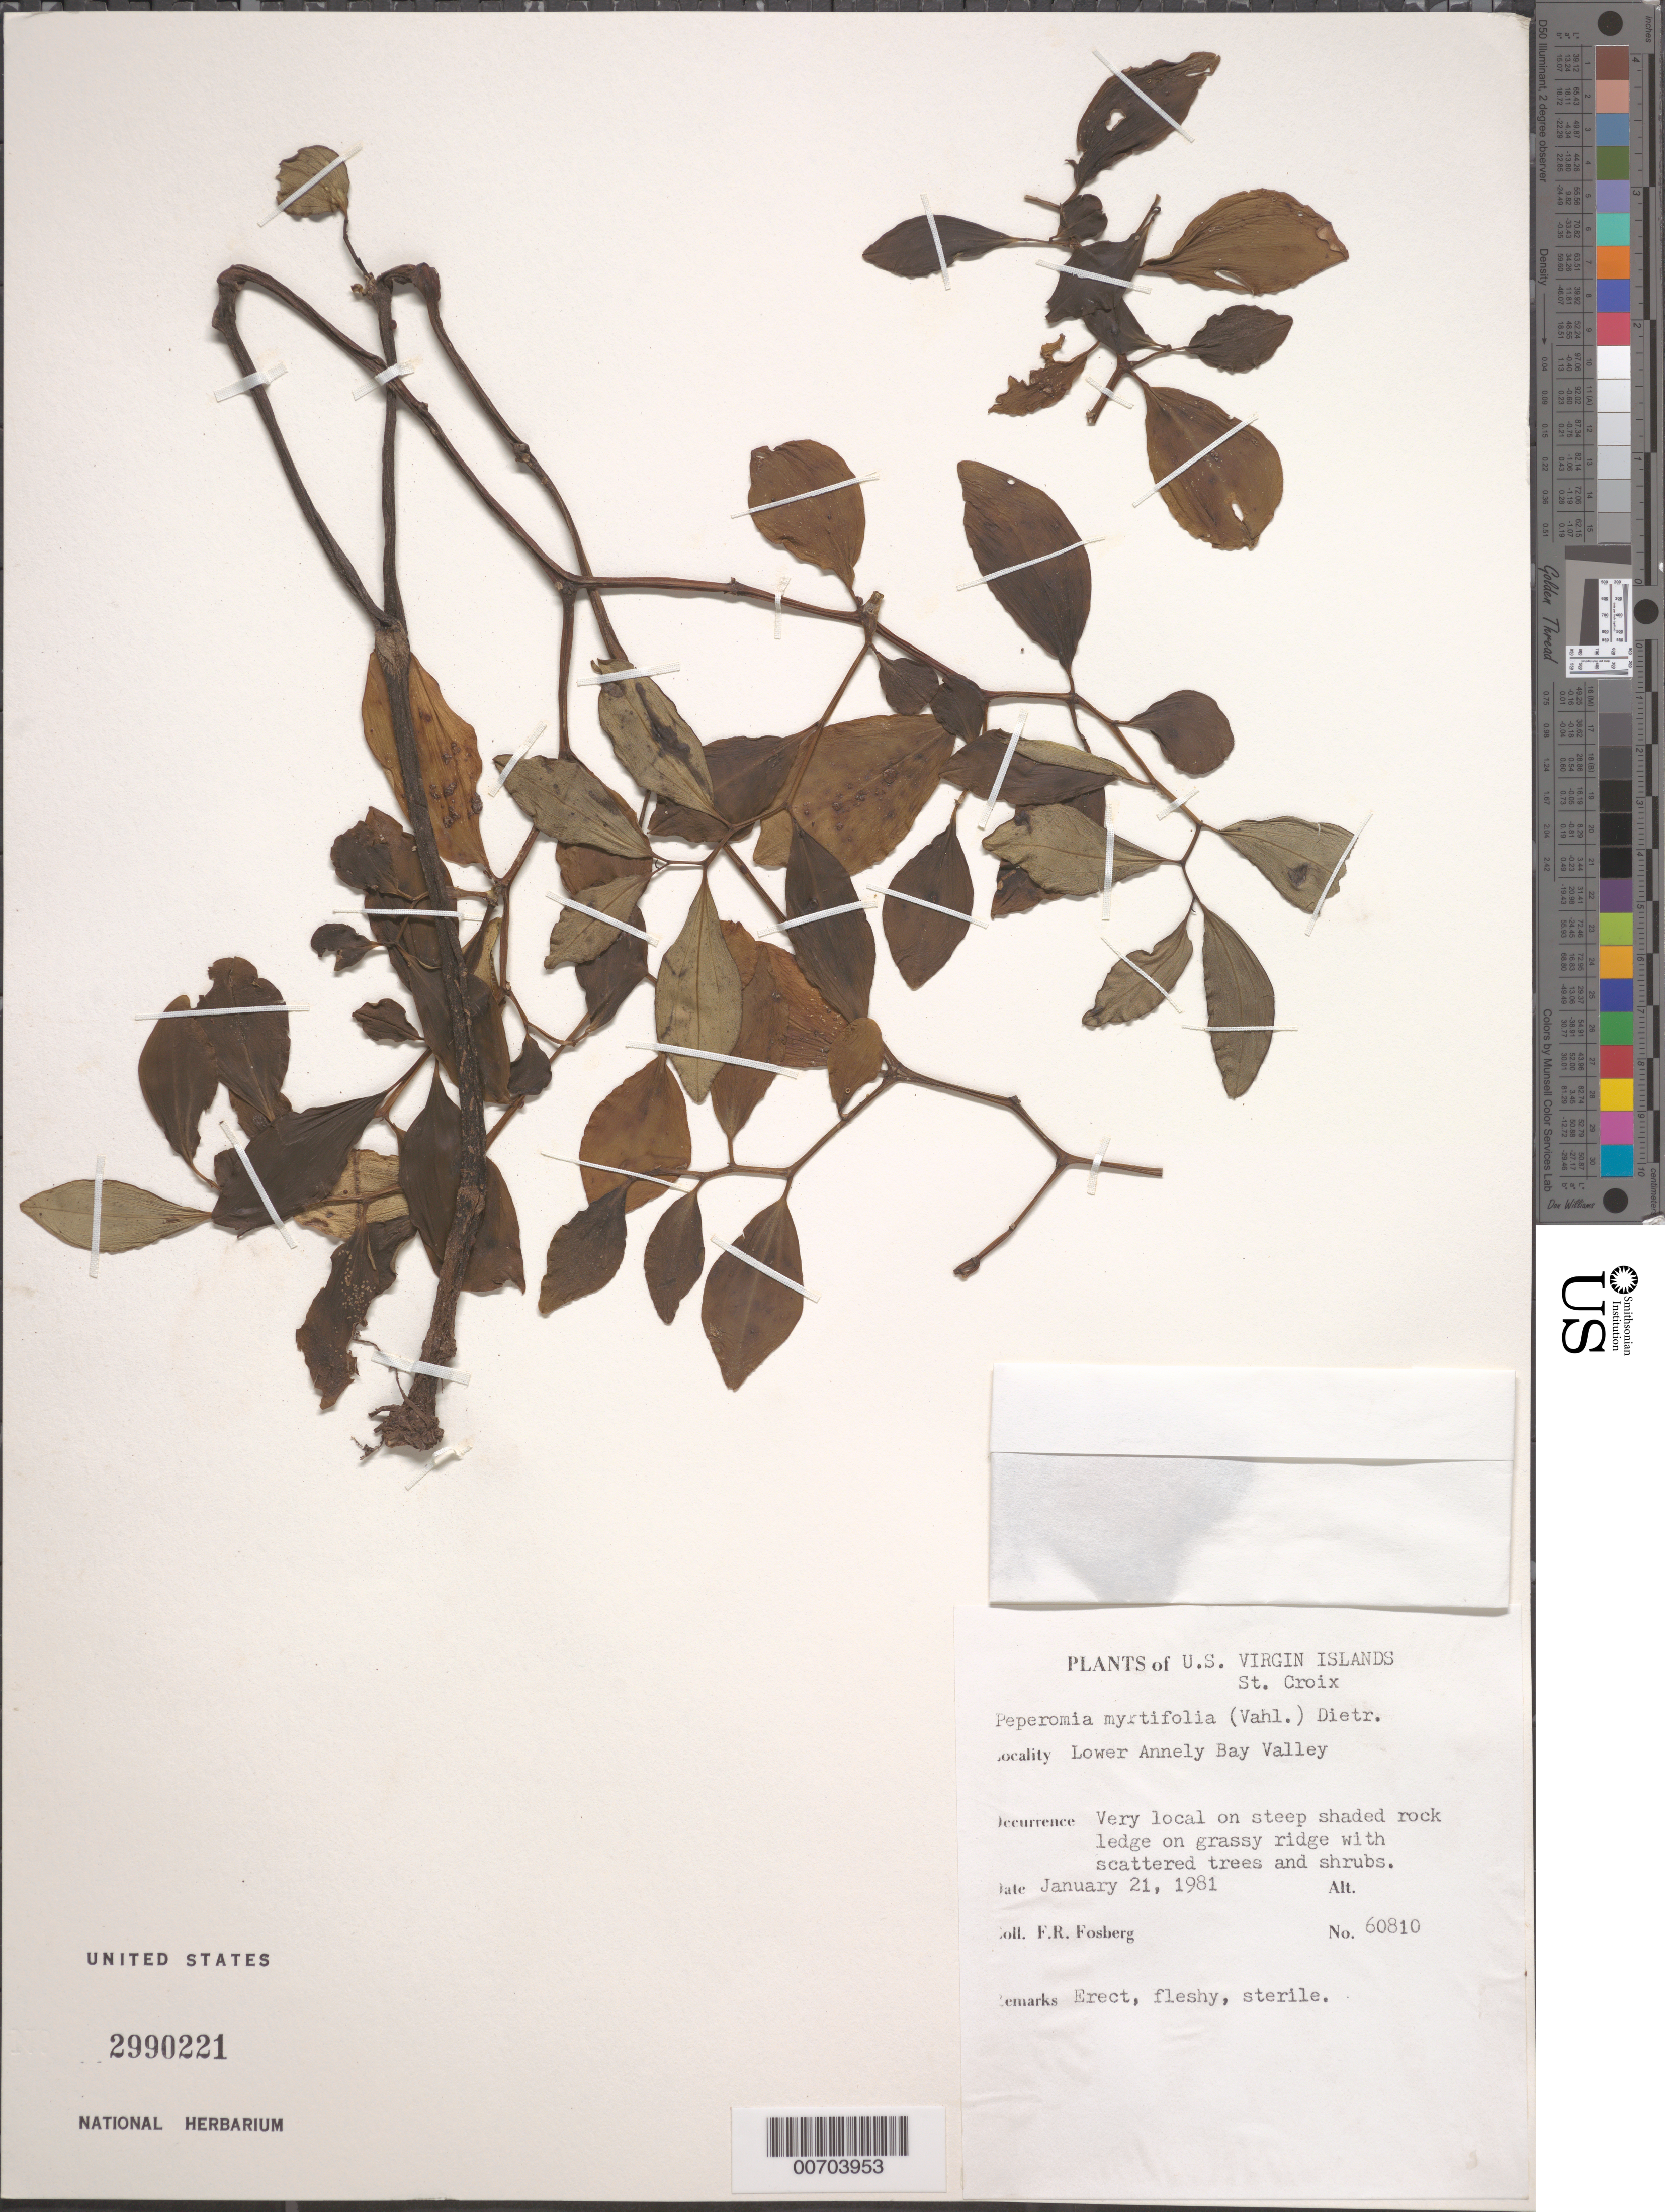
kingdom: Plantae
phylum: Tracheophyta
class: Magnoliopsida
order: Piperales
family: Piperaceae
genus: Peperomia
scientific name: Peperomia myrtifolia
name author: (Vahl) A. Dietr.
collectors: F. R. Fosberg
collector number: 60810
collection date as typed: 21 Jan 1981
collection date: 1981-01-21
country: U.S. Virgin Islands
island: St. Croix Island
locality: Lower Annely Bay Valley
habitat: On steep shaded rock ledge on grassy ridge w/scattered trees and shrubs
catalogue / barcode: US 2990221